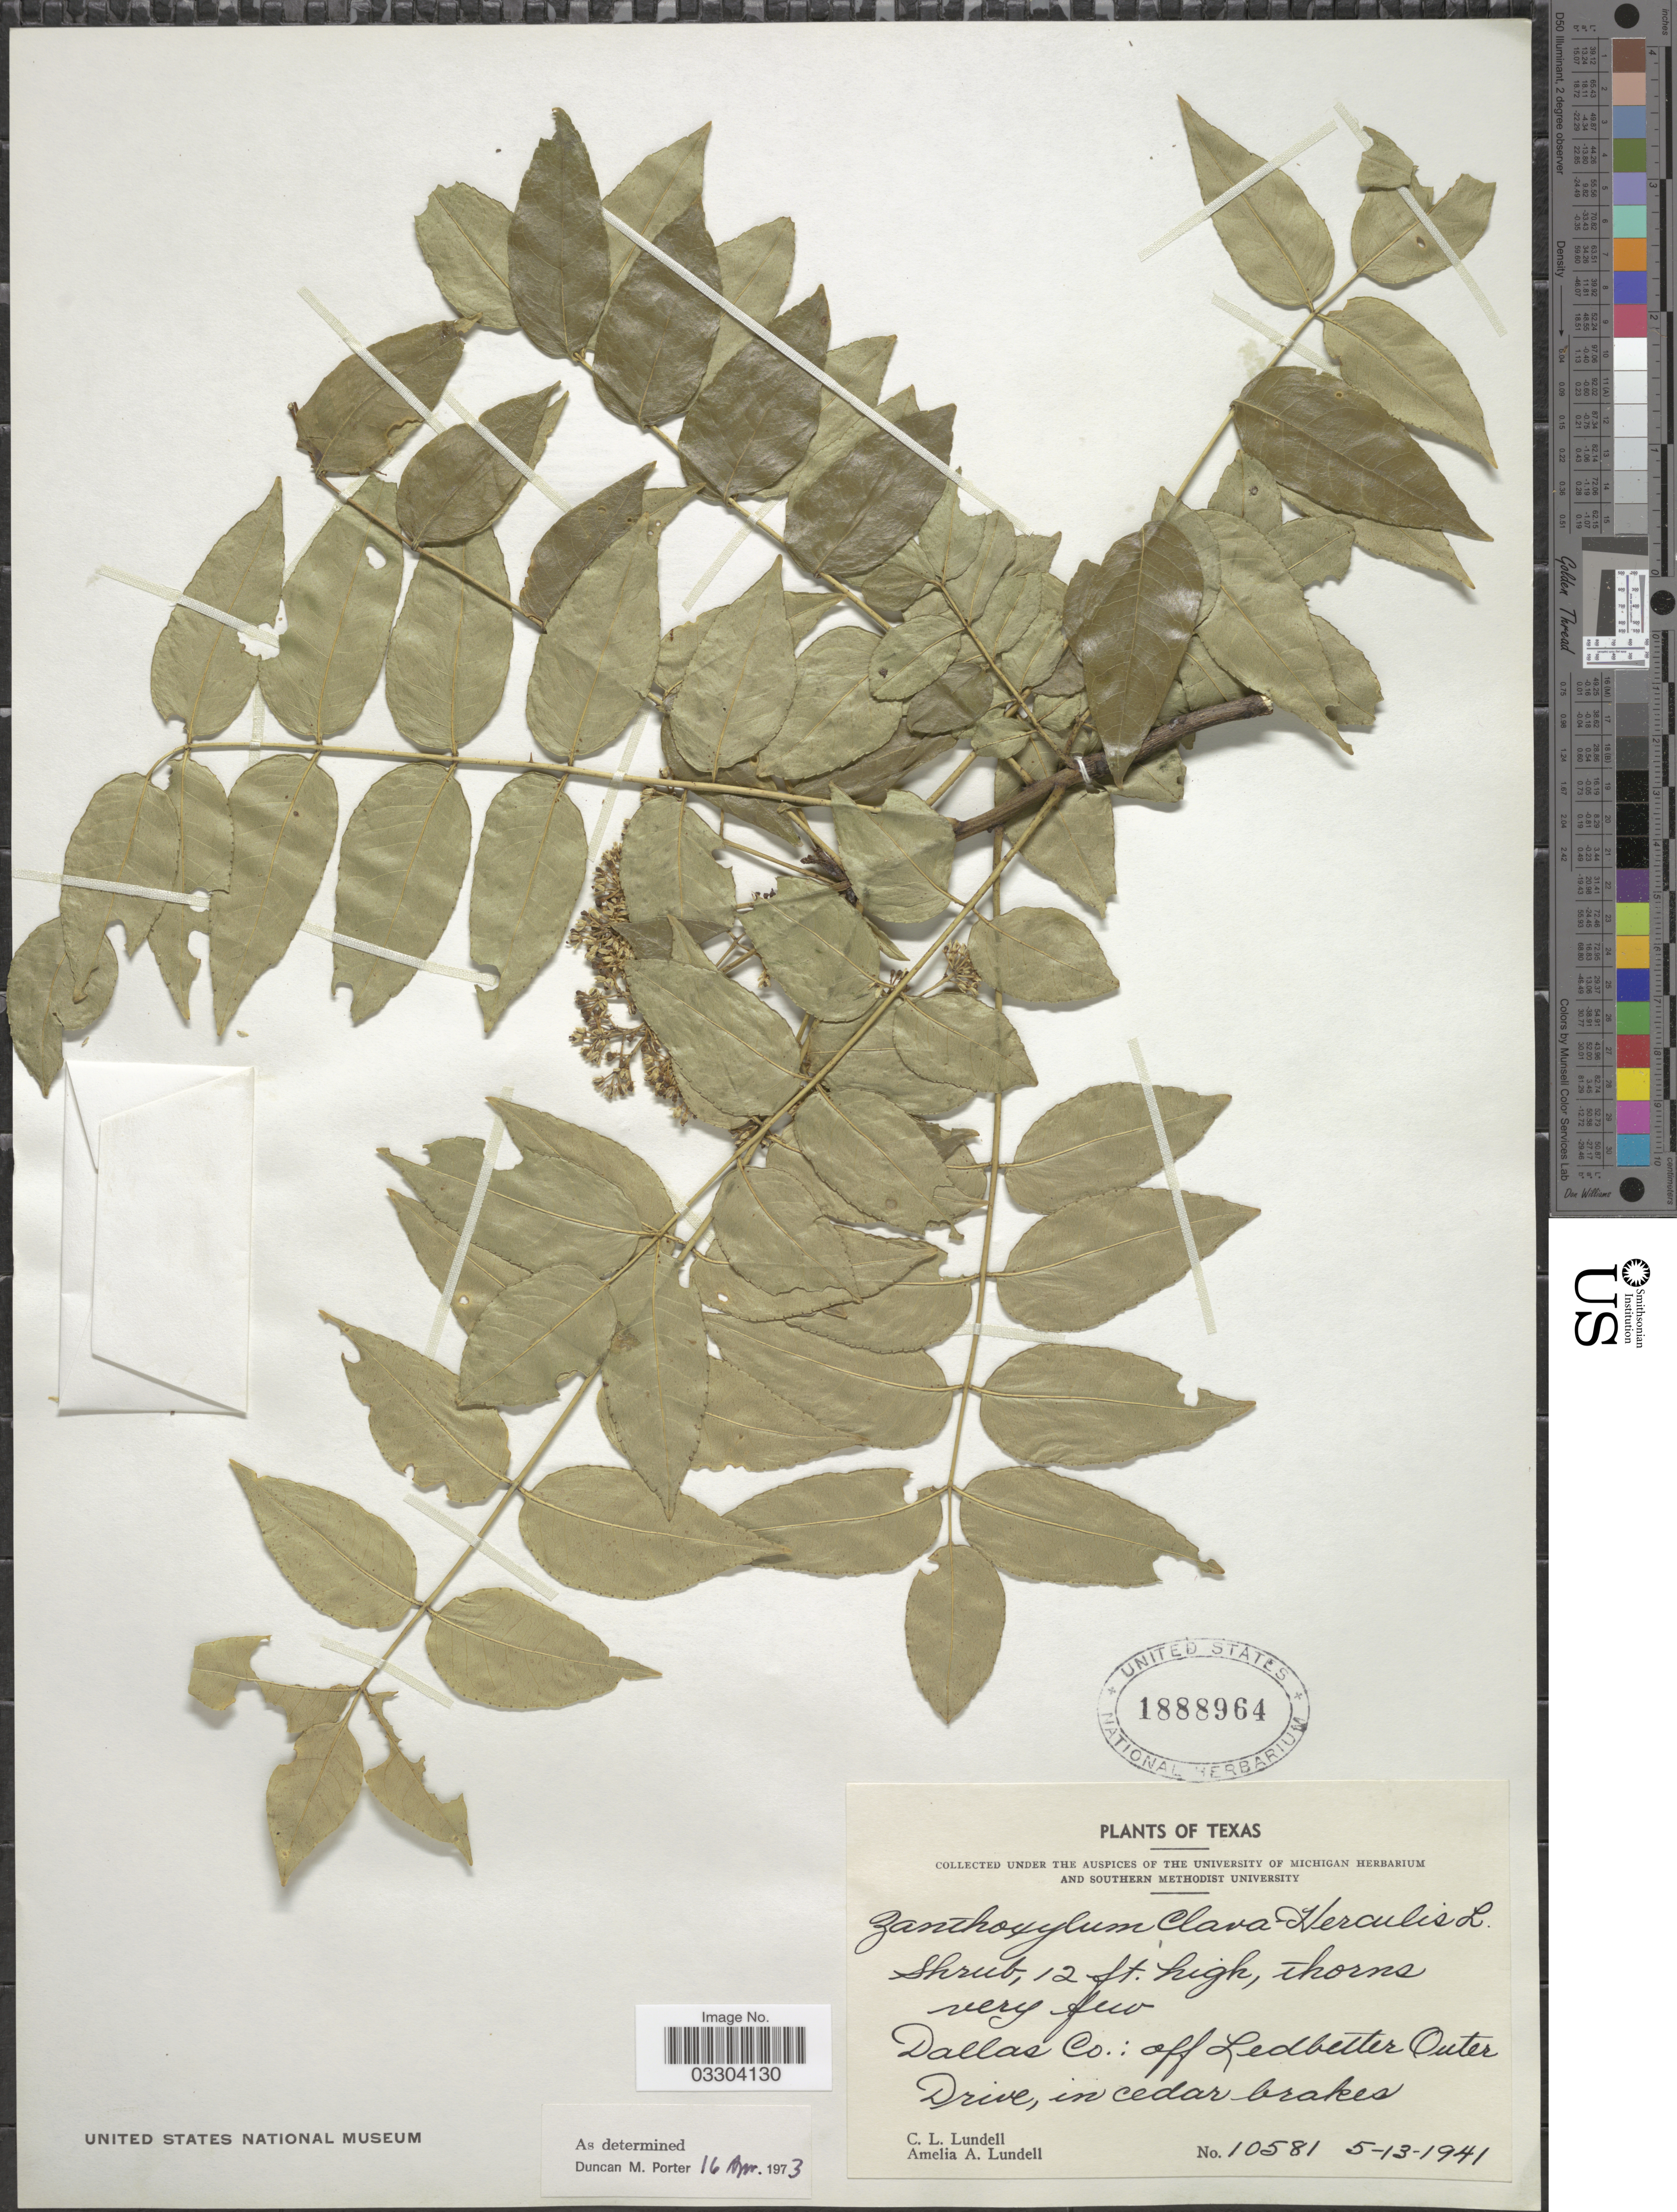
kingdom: Plantae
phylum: Tracheophyta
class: Magnoliopsida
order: Sapindales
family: Rutaceae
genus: Zanthoxylum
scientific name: Zanthoxylum clava-herculis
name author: L.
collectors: C. L. Lundell & A. A. Lundell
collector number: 10581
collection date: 1941-05-13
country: United States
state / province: Texas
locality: Dallas Co.: off Ledbetter Outer Drive, in ceddar brakes.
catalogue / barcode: US 1888964